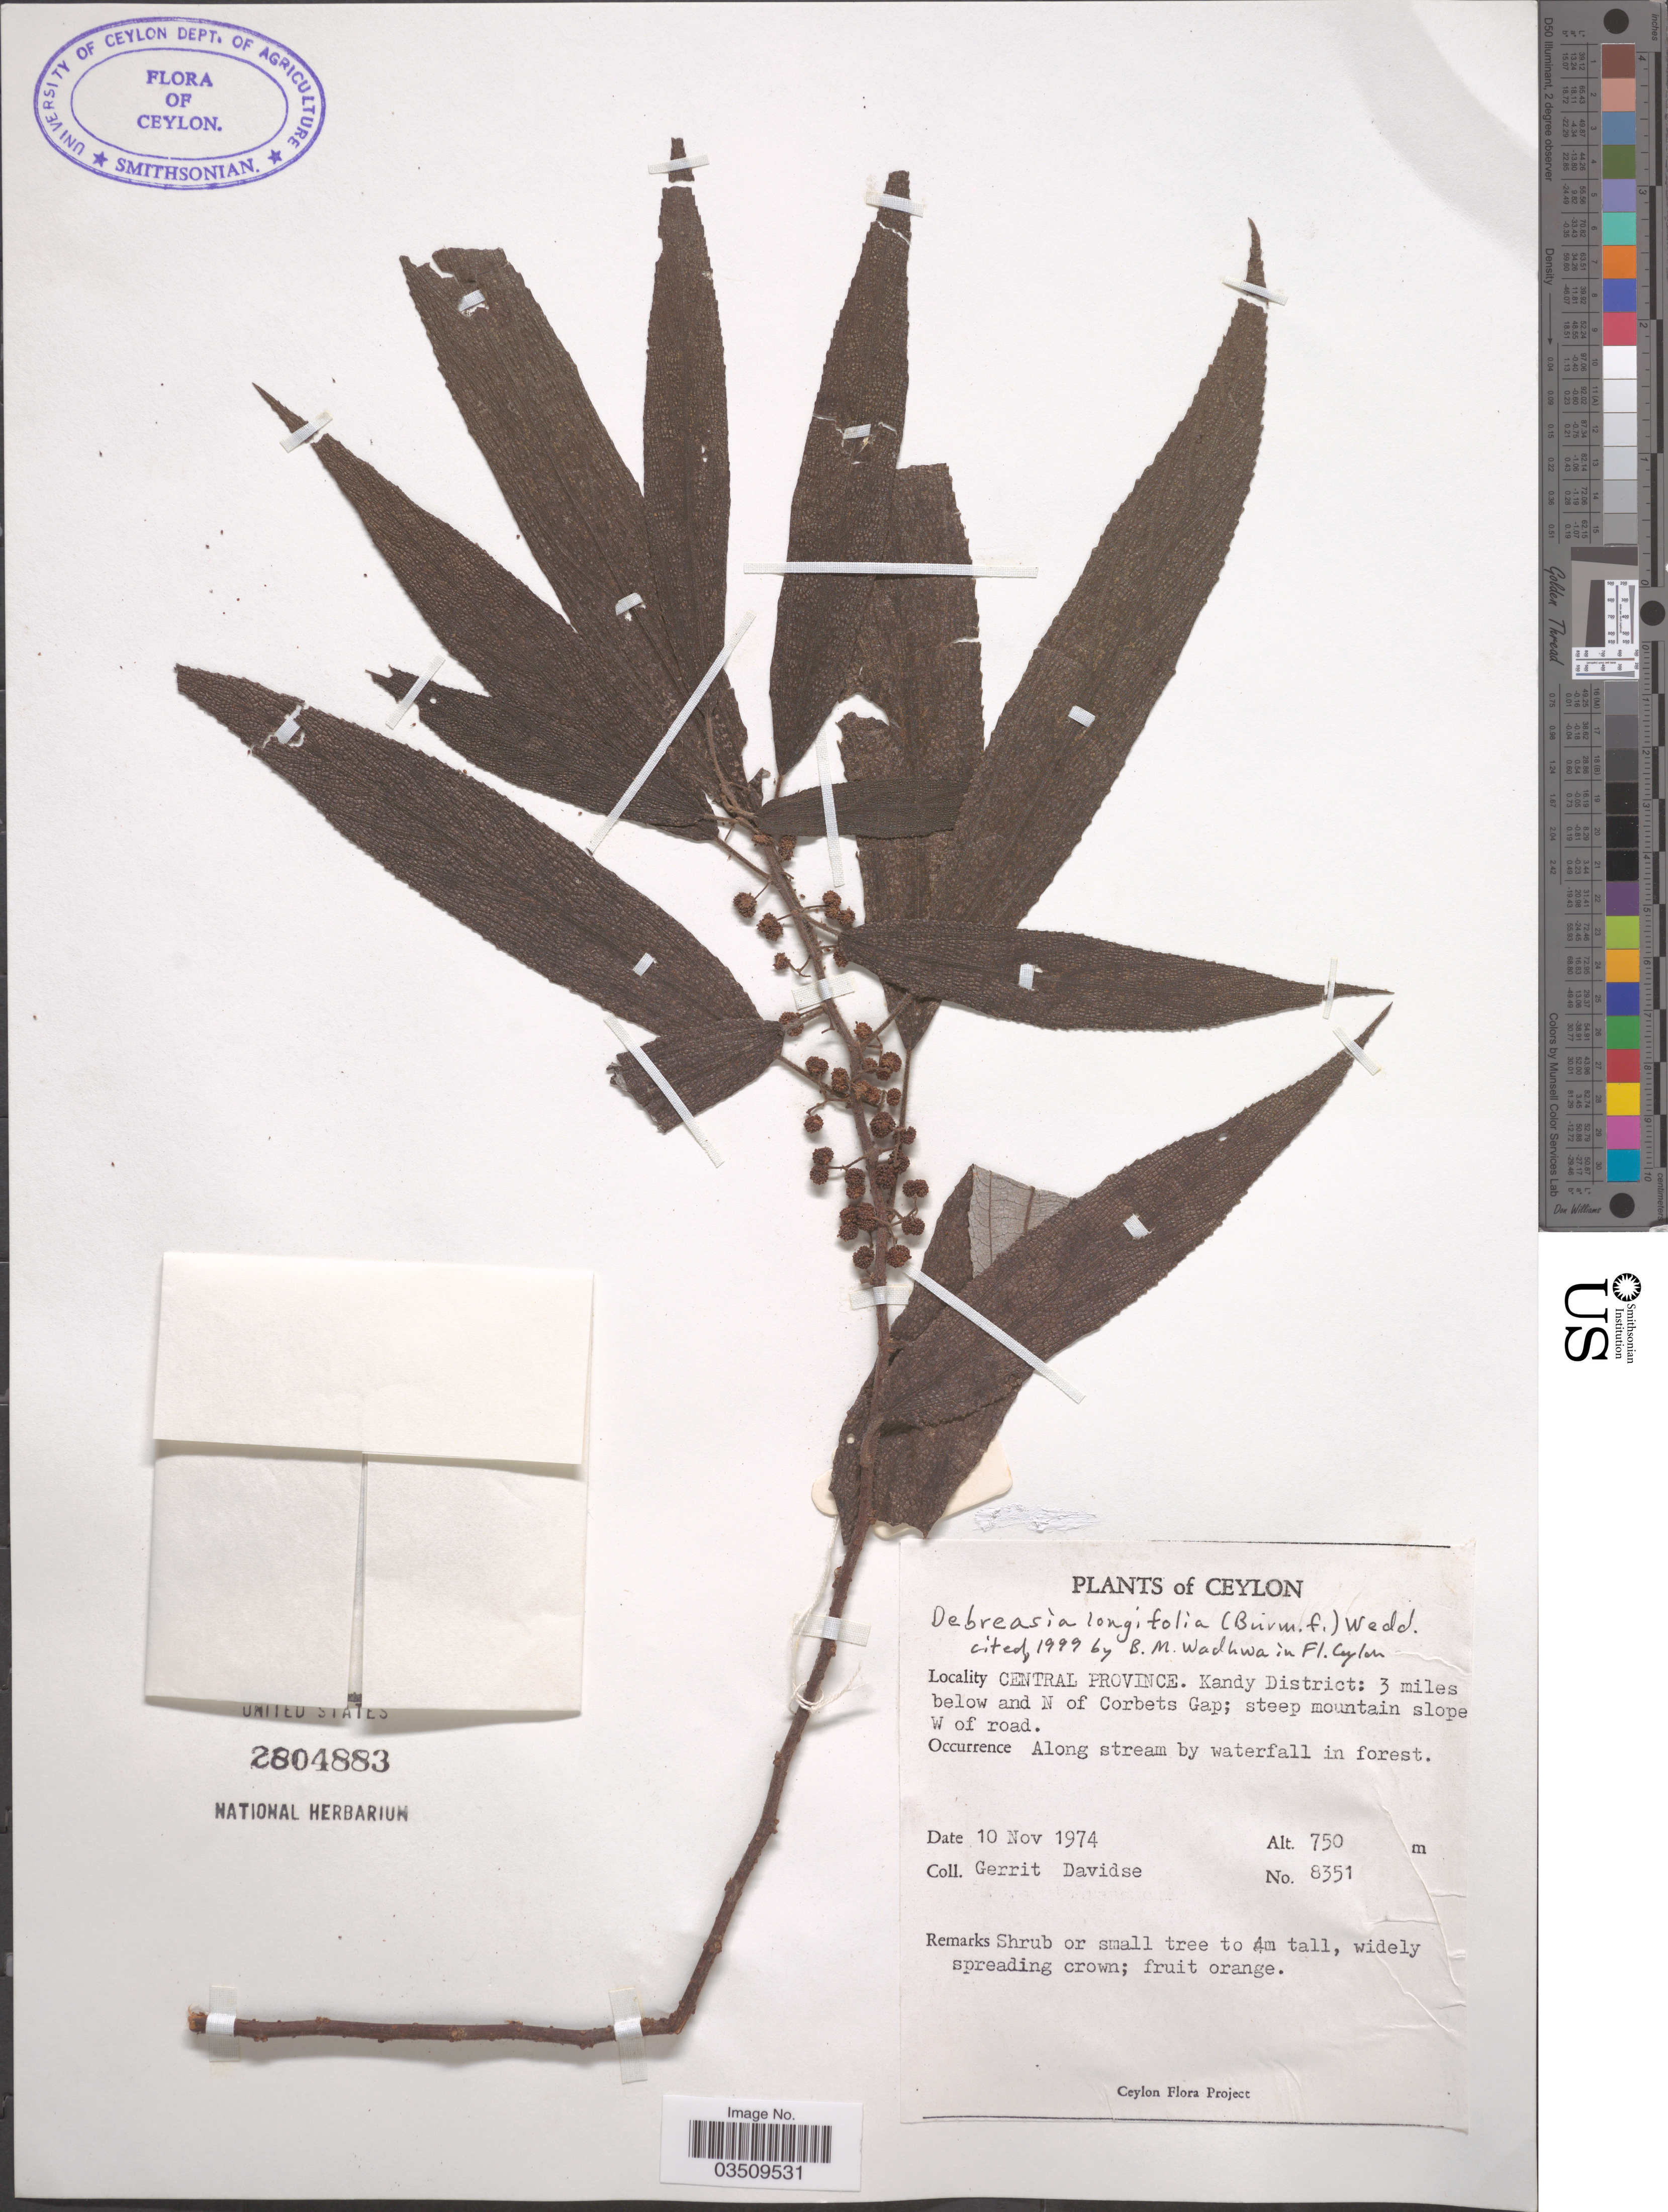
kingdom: Plantae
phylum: Tracheophyta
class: Magnoliopsida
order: Rosales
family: Urticaceae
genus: Debregeasia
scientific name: Debregeasia longifolia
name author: (Burm. f.) Wedd.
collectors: G. Davidse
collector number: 8351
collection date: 1974-11-10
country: Sri Lanka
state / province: Central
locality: Ceylon. Kandy District: 3 miles below and N of Corbets Gap; steep mountain slope W of road.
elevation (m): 750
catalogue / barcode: US 2804883